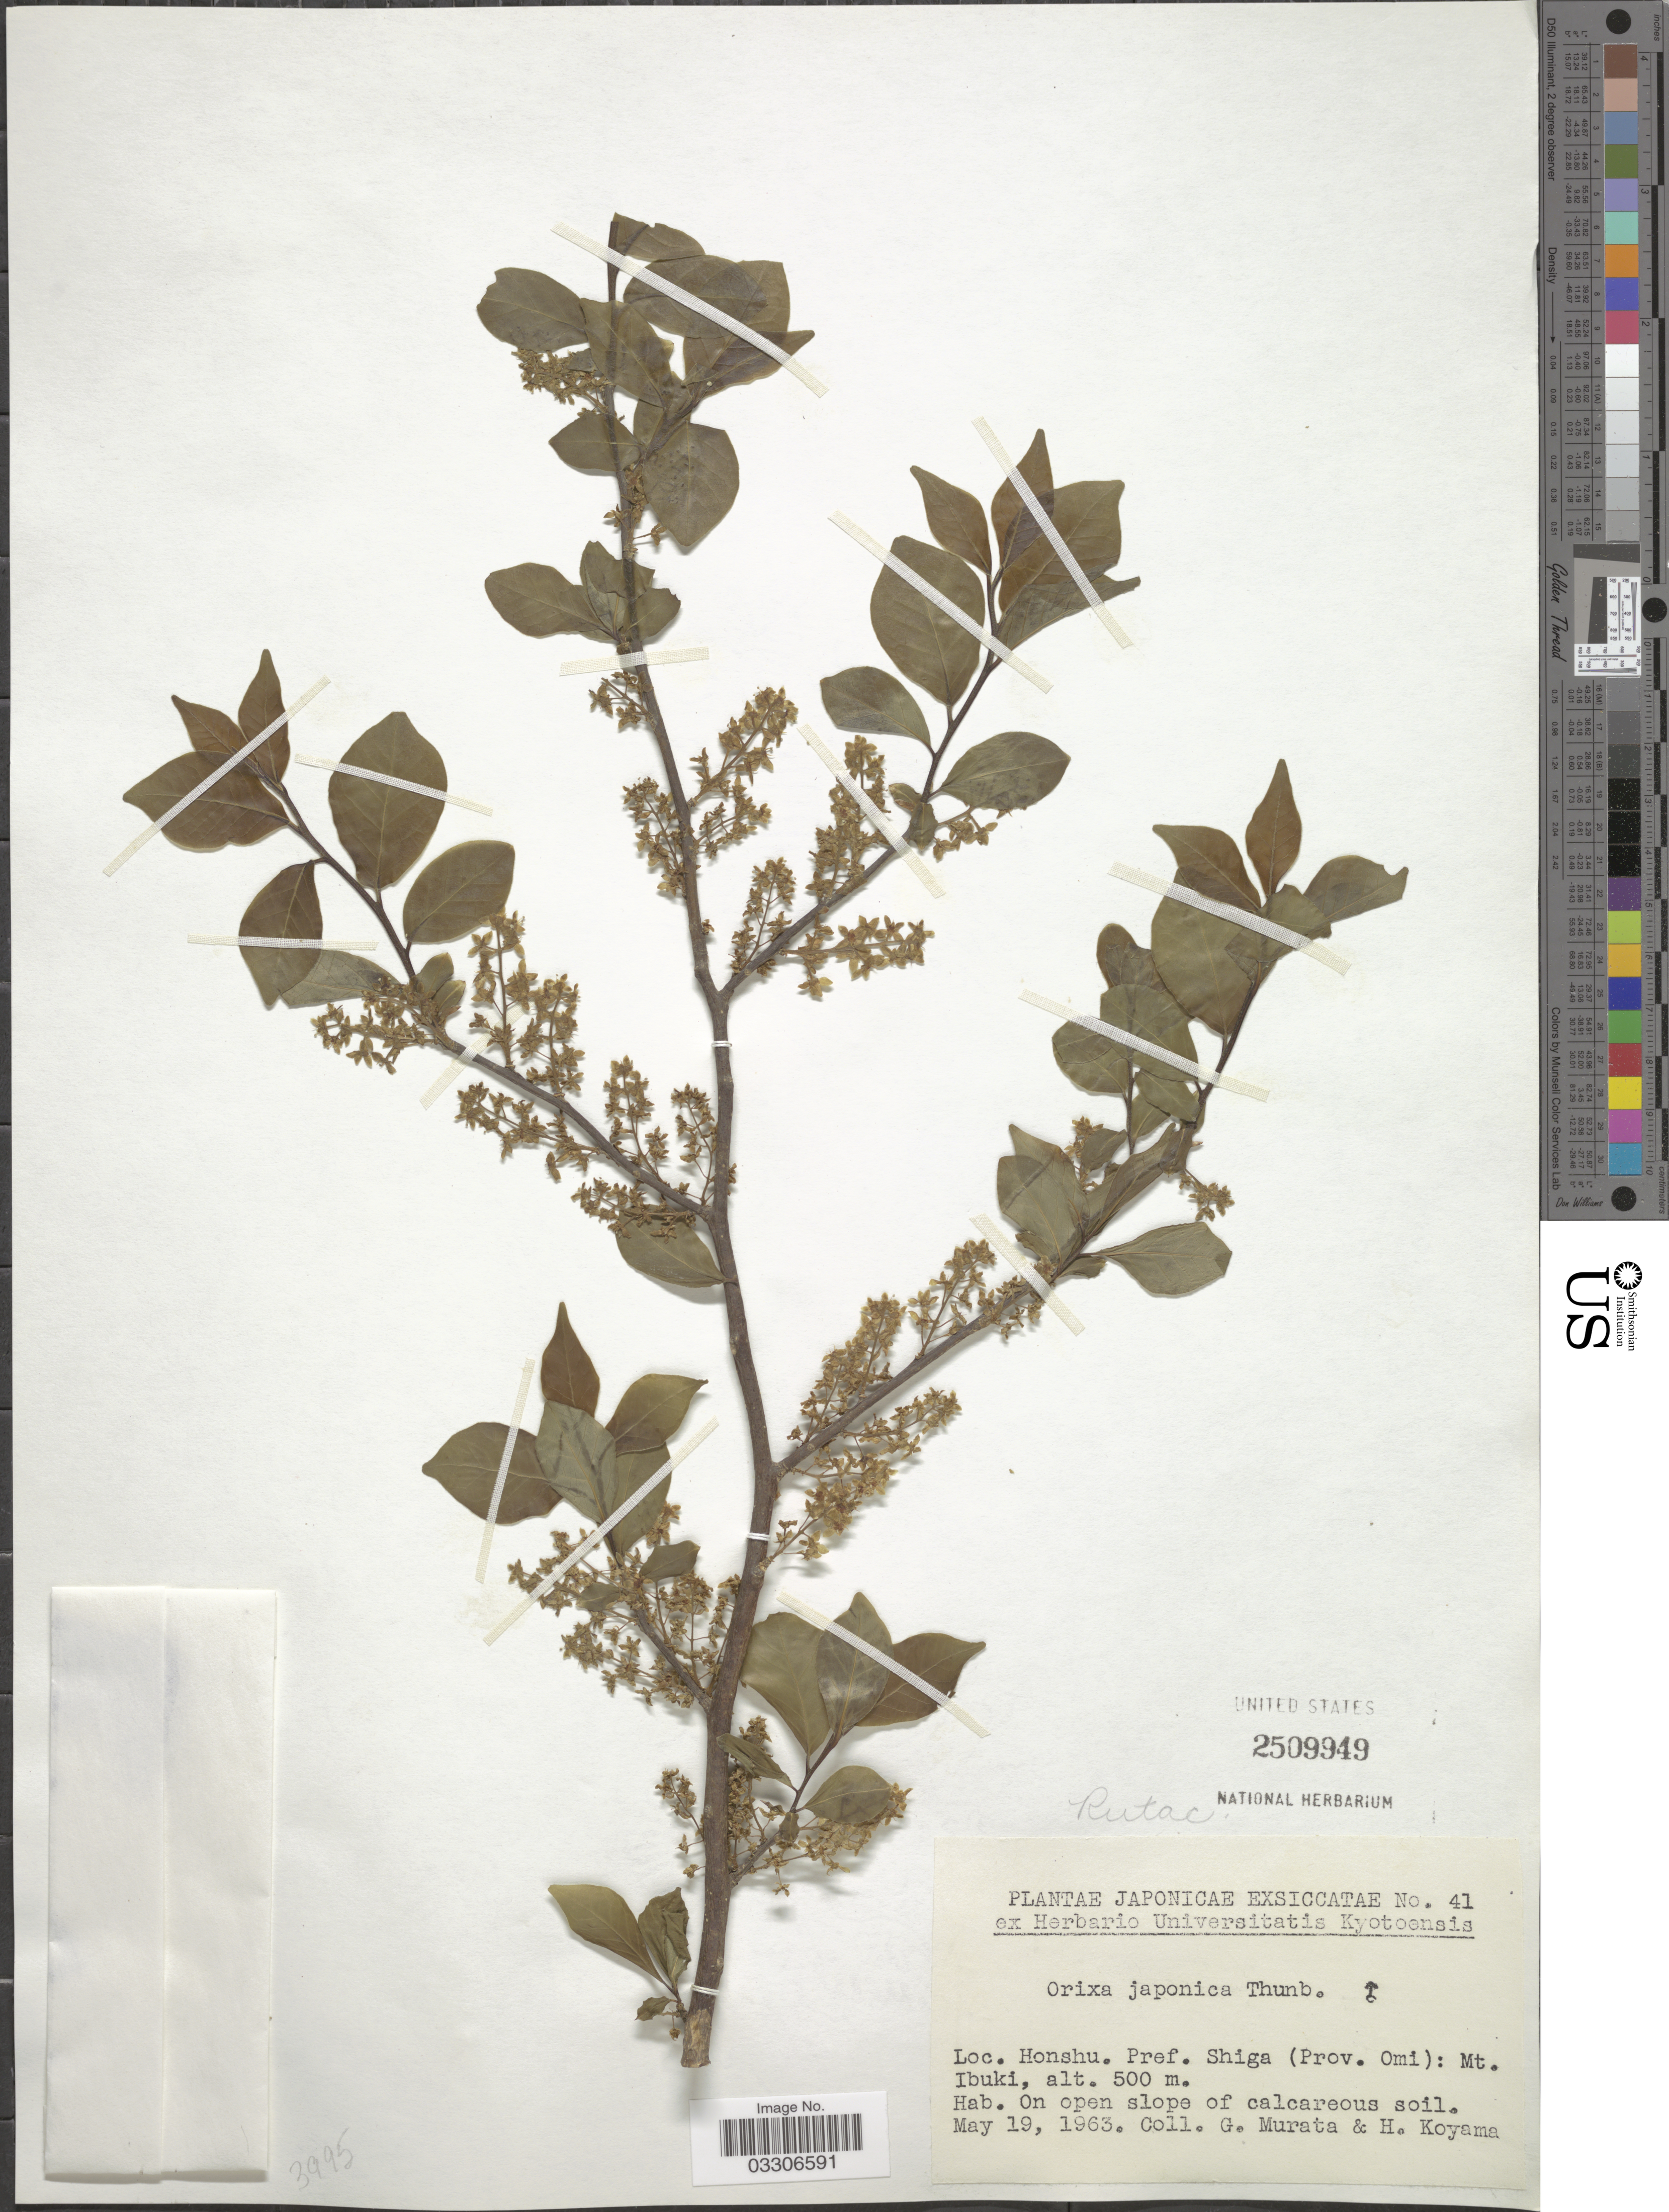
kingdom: Plantae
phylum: Tracheophyta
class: Magnoliopsida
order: Sapindales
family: Rutaceae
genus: Orixa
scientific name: Orixa japonica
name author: Thunb.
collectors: G. Murata & H. Koyama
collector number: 41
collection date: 1963-05-19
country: Japan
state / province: Siga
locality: Honshu. Pref. Shiga (Prov. Omi): Mt. Ibuki.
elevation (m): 500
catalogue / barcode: US 2509949